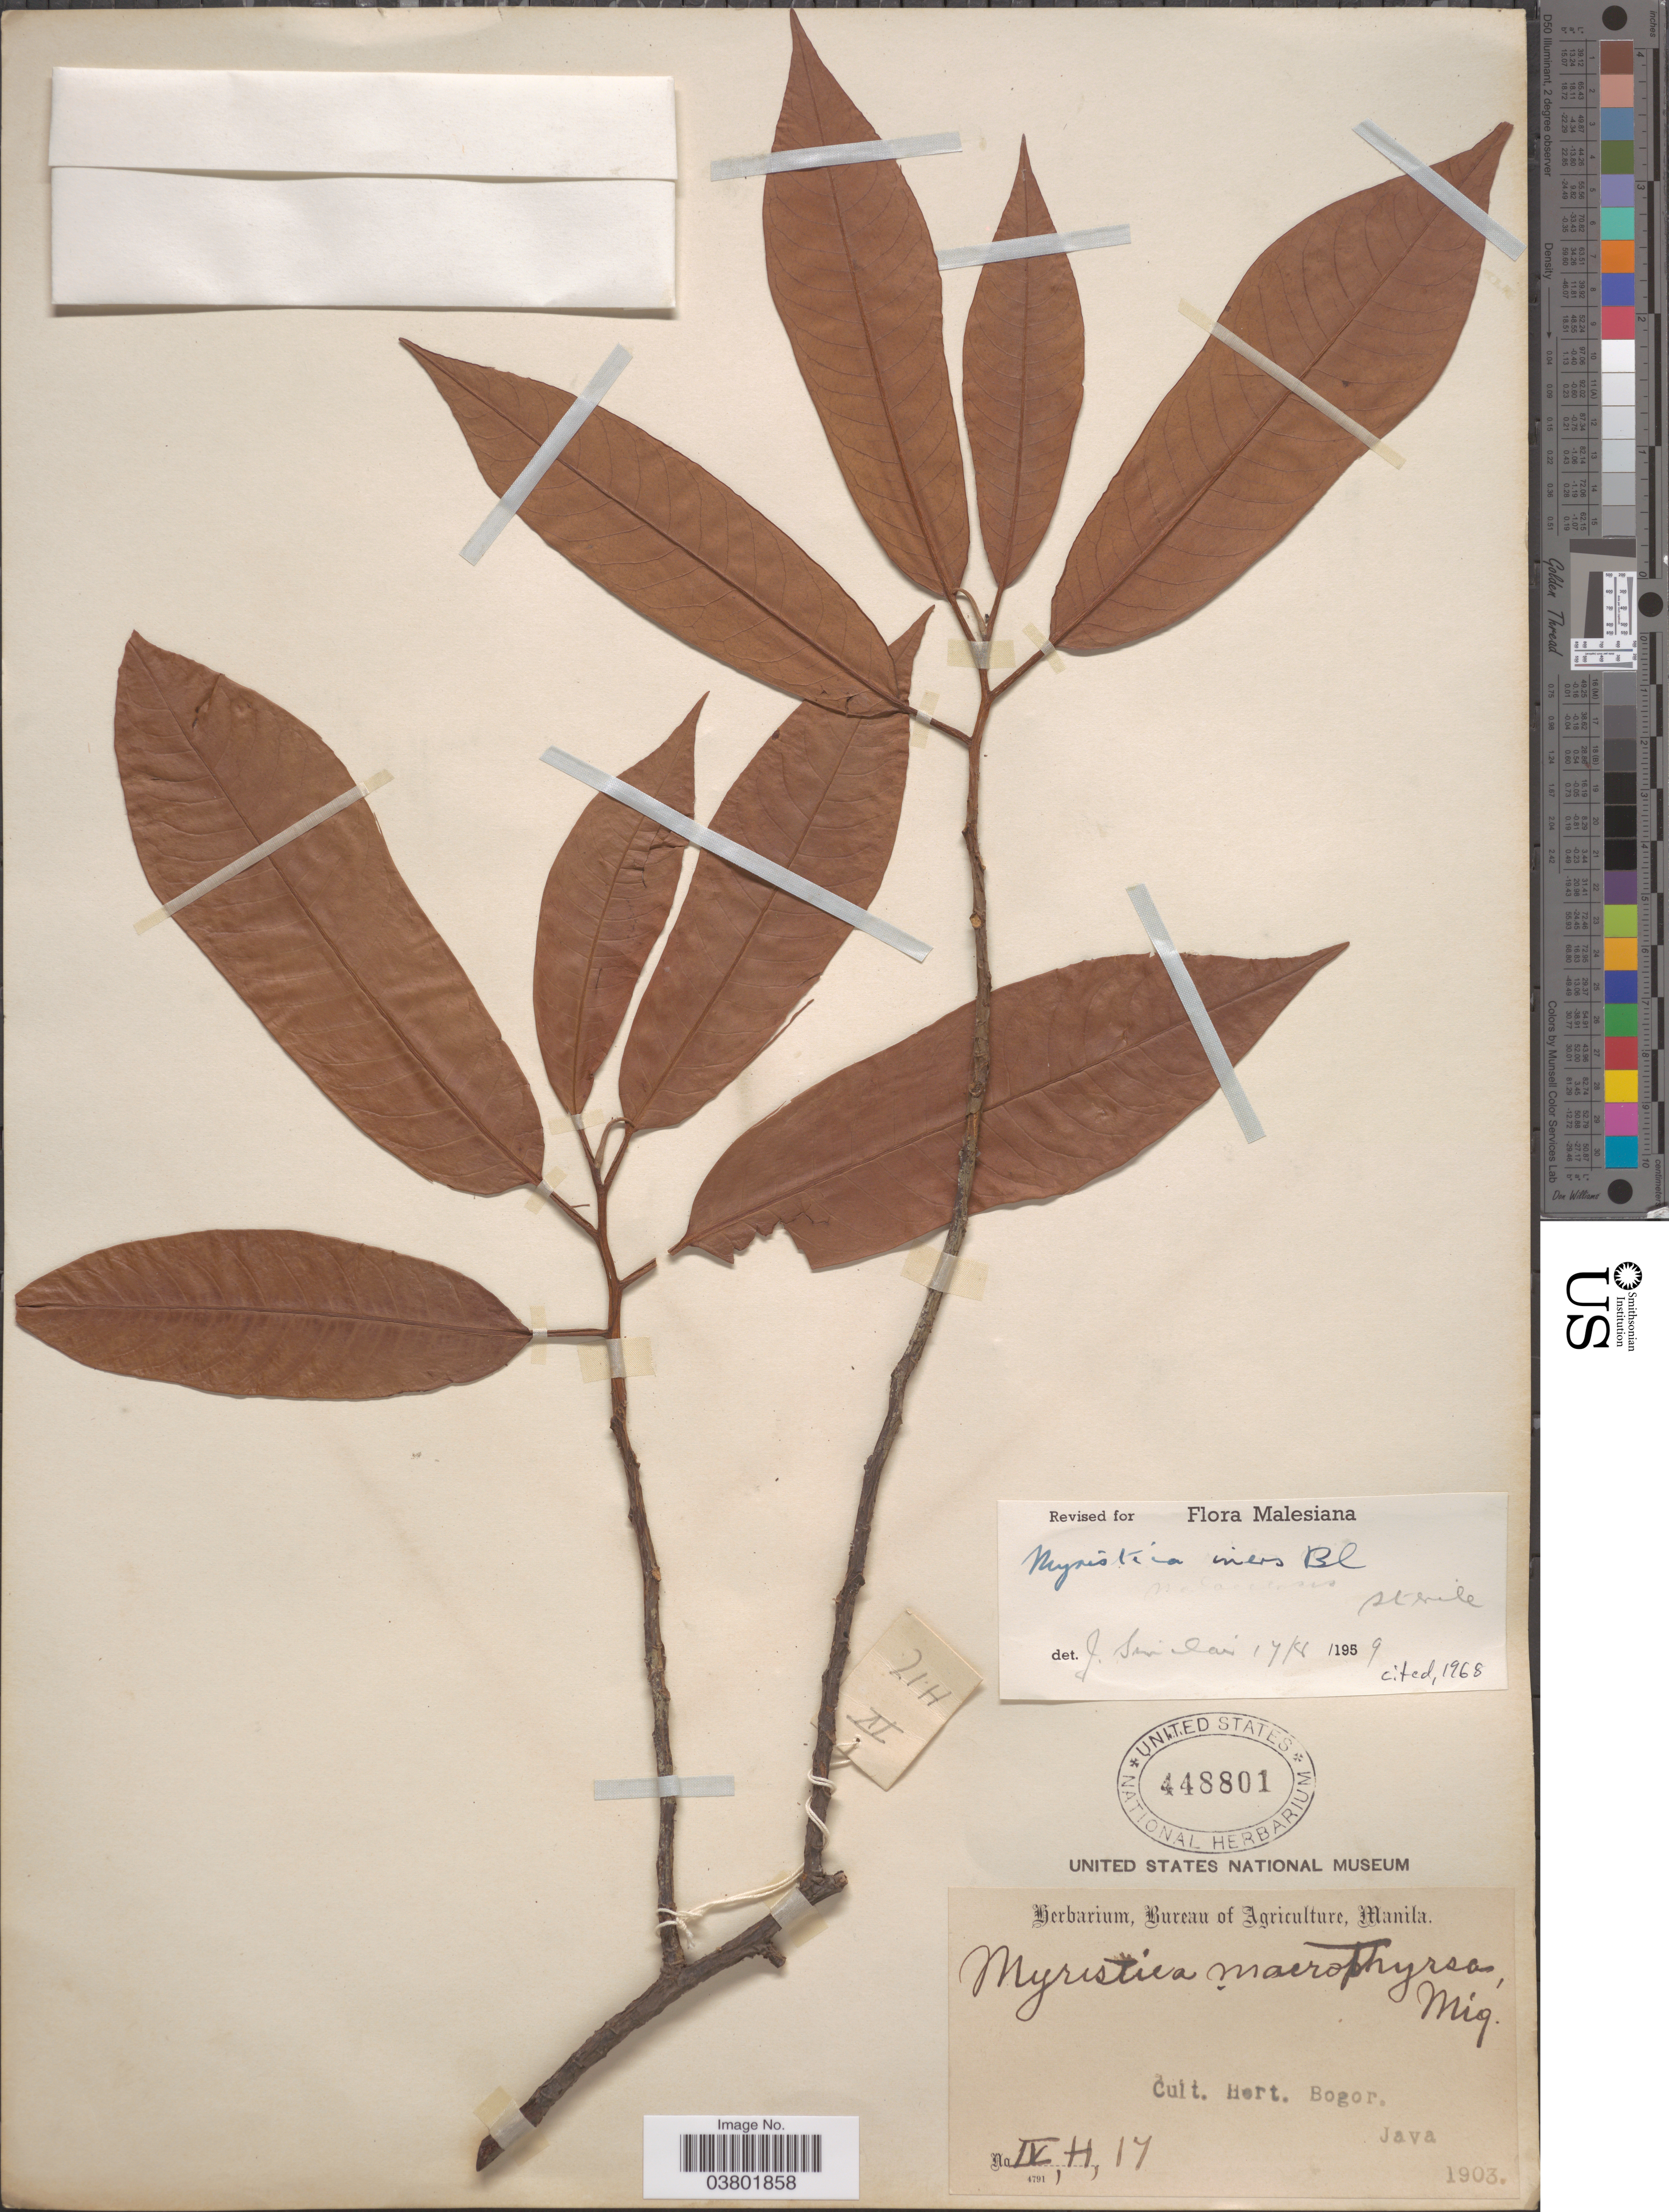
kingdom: Plantae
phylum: Tracheophyta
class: Magnoliopsida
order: Magnoliales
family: Myristicaceae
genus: Myristica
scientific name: Myristica iners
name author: Blume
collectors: Ex herb. Bureau of Agriculture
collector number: IV,H,17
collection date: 1903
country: Indonesia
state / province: Java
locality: Cult. Hort. Bogor.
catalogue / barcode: US 448801